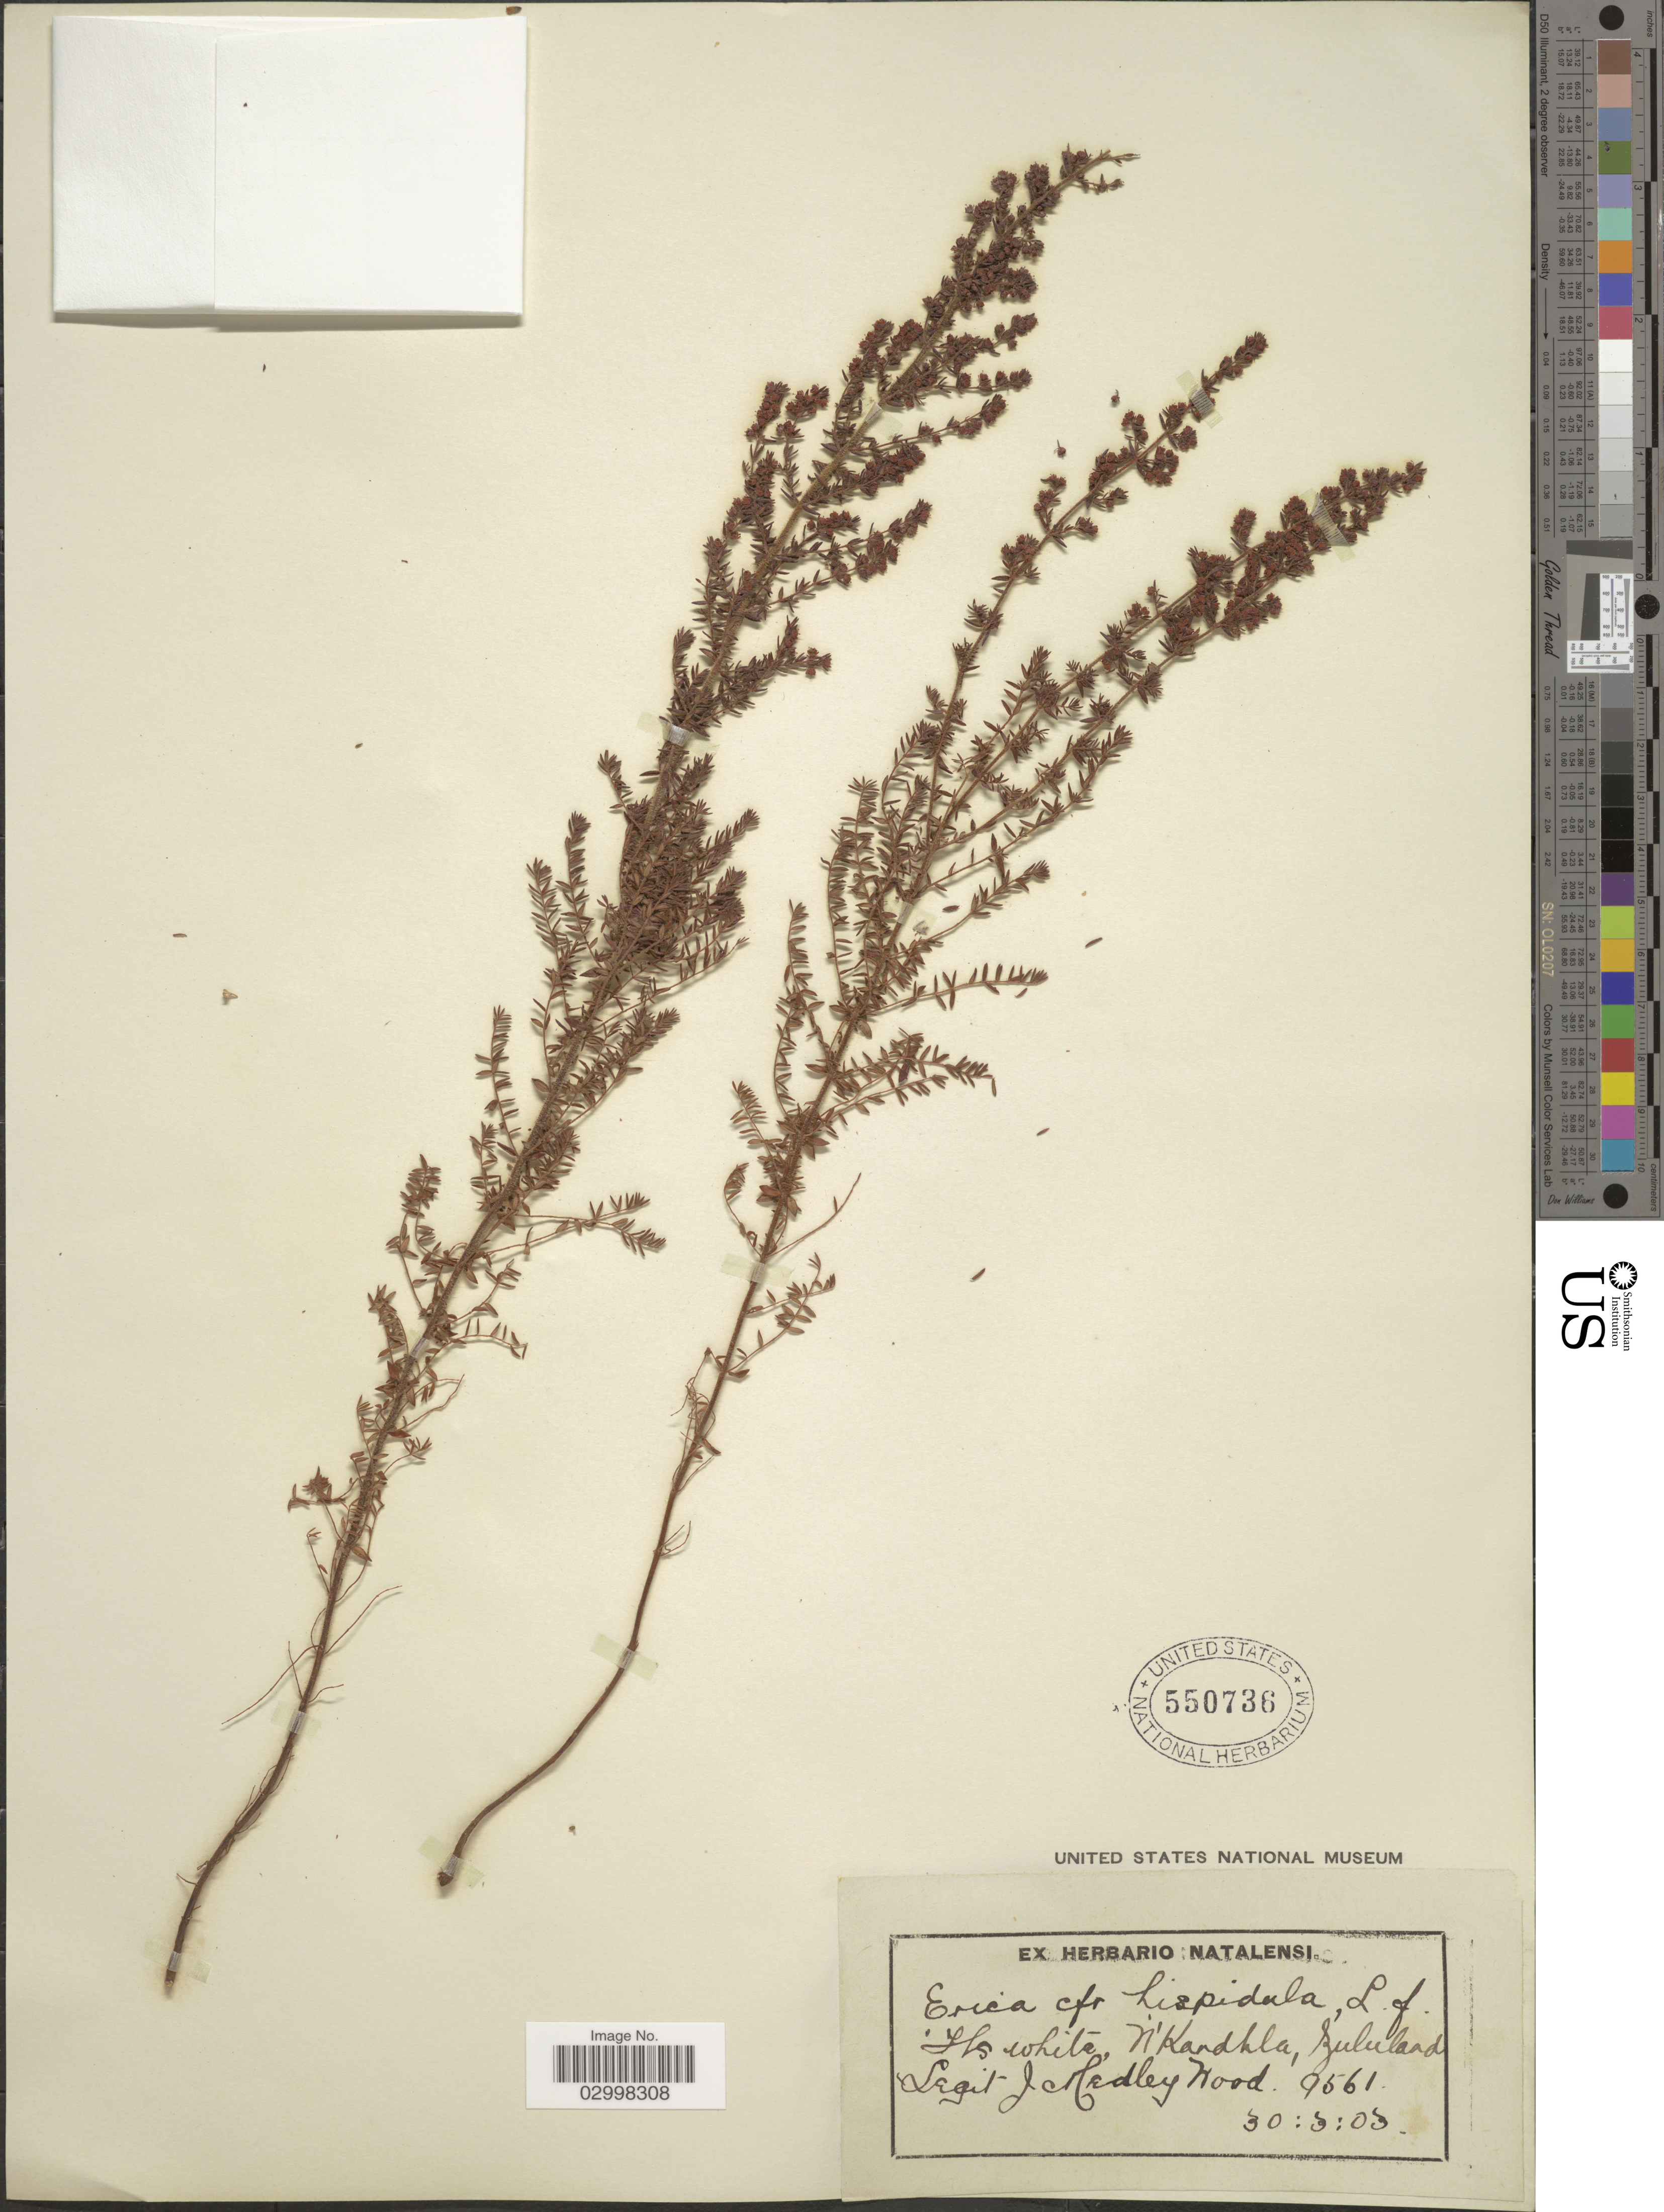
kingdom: Plantae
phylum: Tracheophyta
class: Magnoliopsida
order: Ericales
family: Ericaceae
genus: Erica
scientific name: Erica hispidula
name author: L.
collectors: J. Medley Wood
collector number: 9561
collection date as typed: Transcribed d/m/y: 30/3/3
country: South Africa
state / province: KwaZulu-Natal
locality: N'Kandhla, Zululand.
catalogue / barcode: US 550736